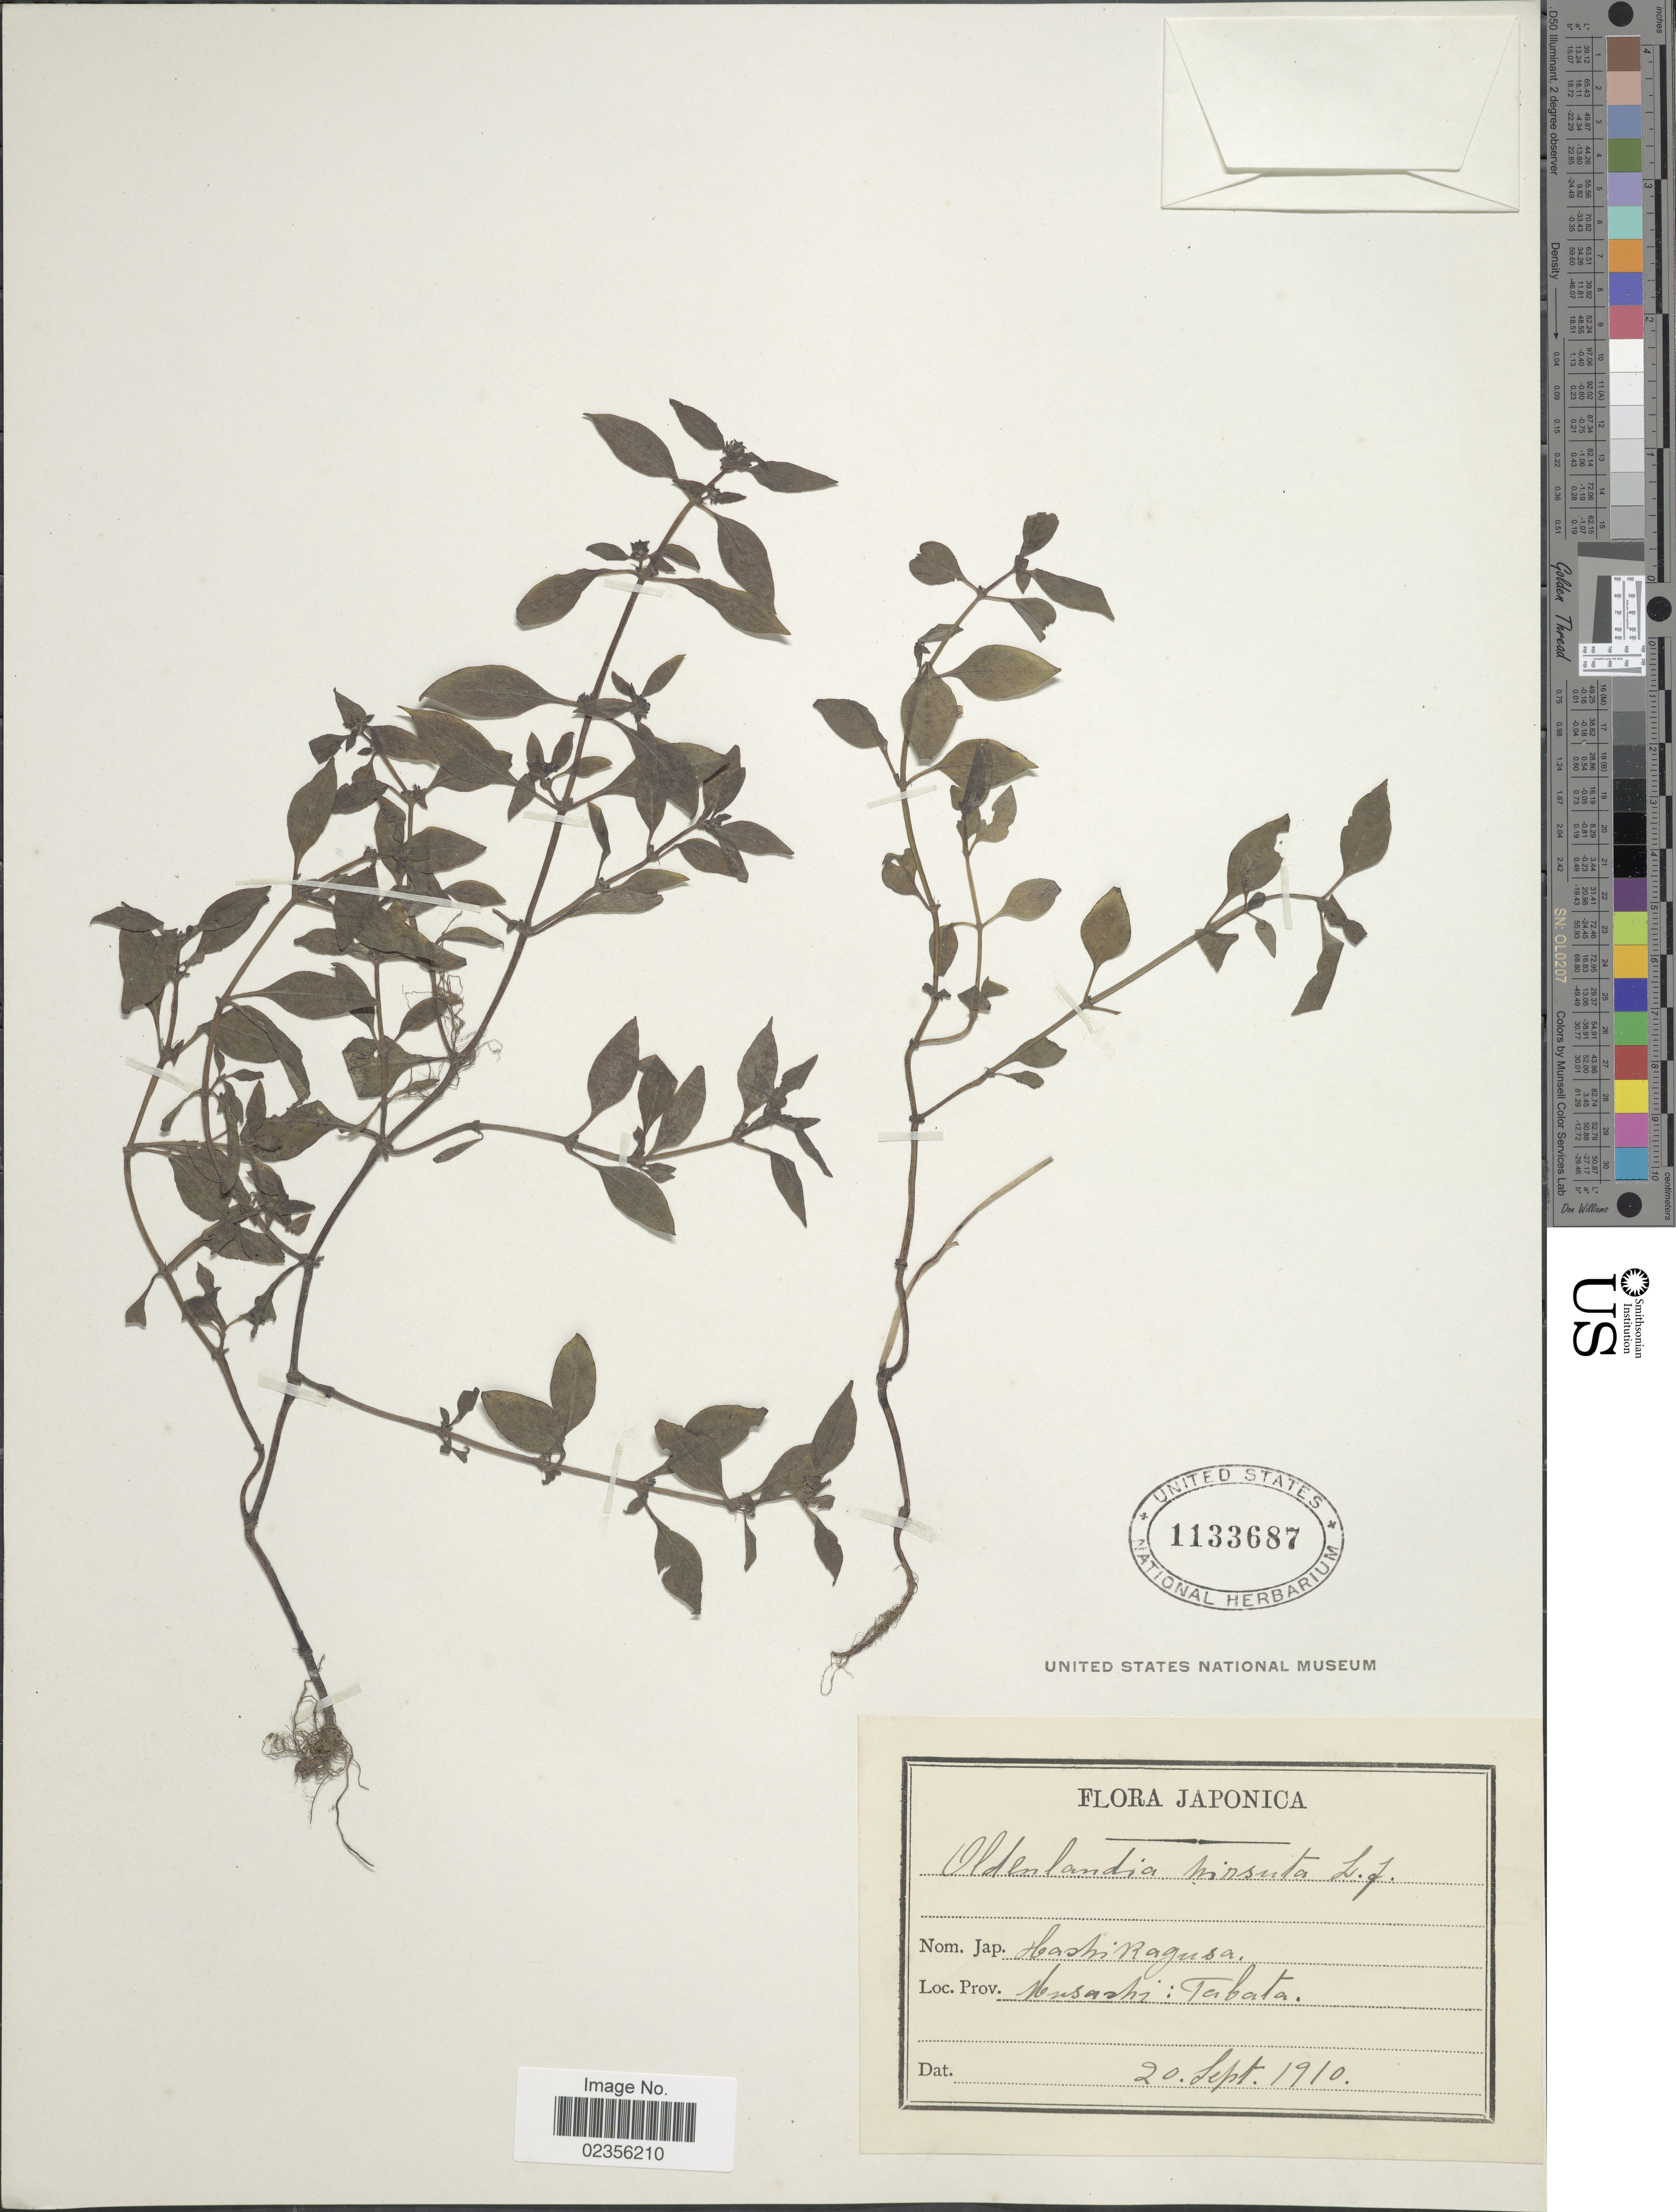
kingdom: Plantae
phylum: Tracheophyta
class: Magnoliopsida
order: Gentianales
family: Rubiaceae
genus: Neanotis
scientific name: Neanotis hirsuta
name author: (L. f.) W.H. Lewis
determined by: Strong, Mark T., (BOT), Smithsonian Institution - National Museum of Natural History (UNITED STATES)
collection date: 1910-09-20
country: Japan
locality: Japonica. Musashi: Tabata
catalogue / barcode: US 1133687